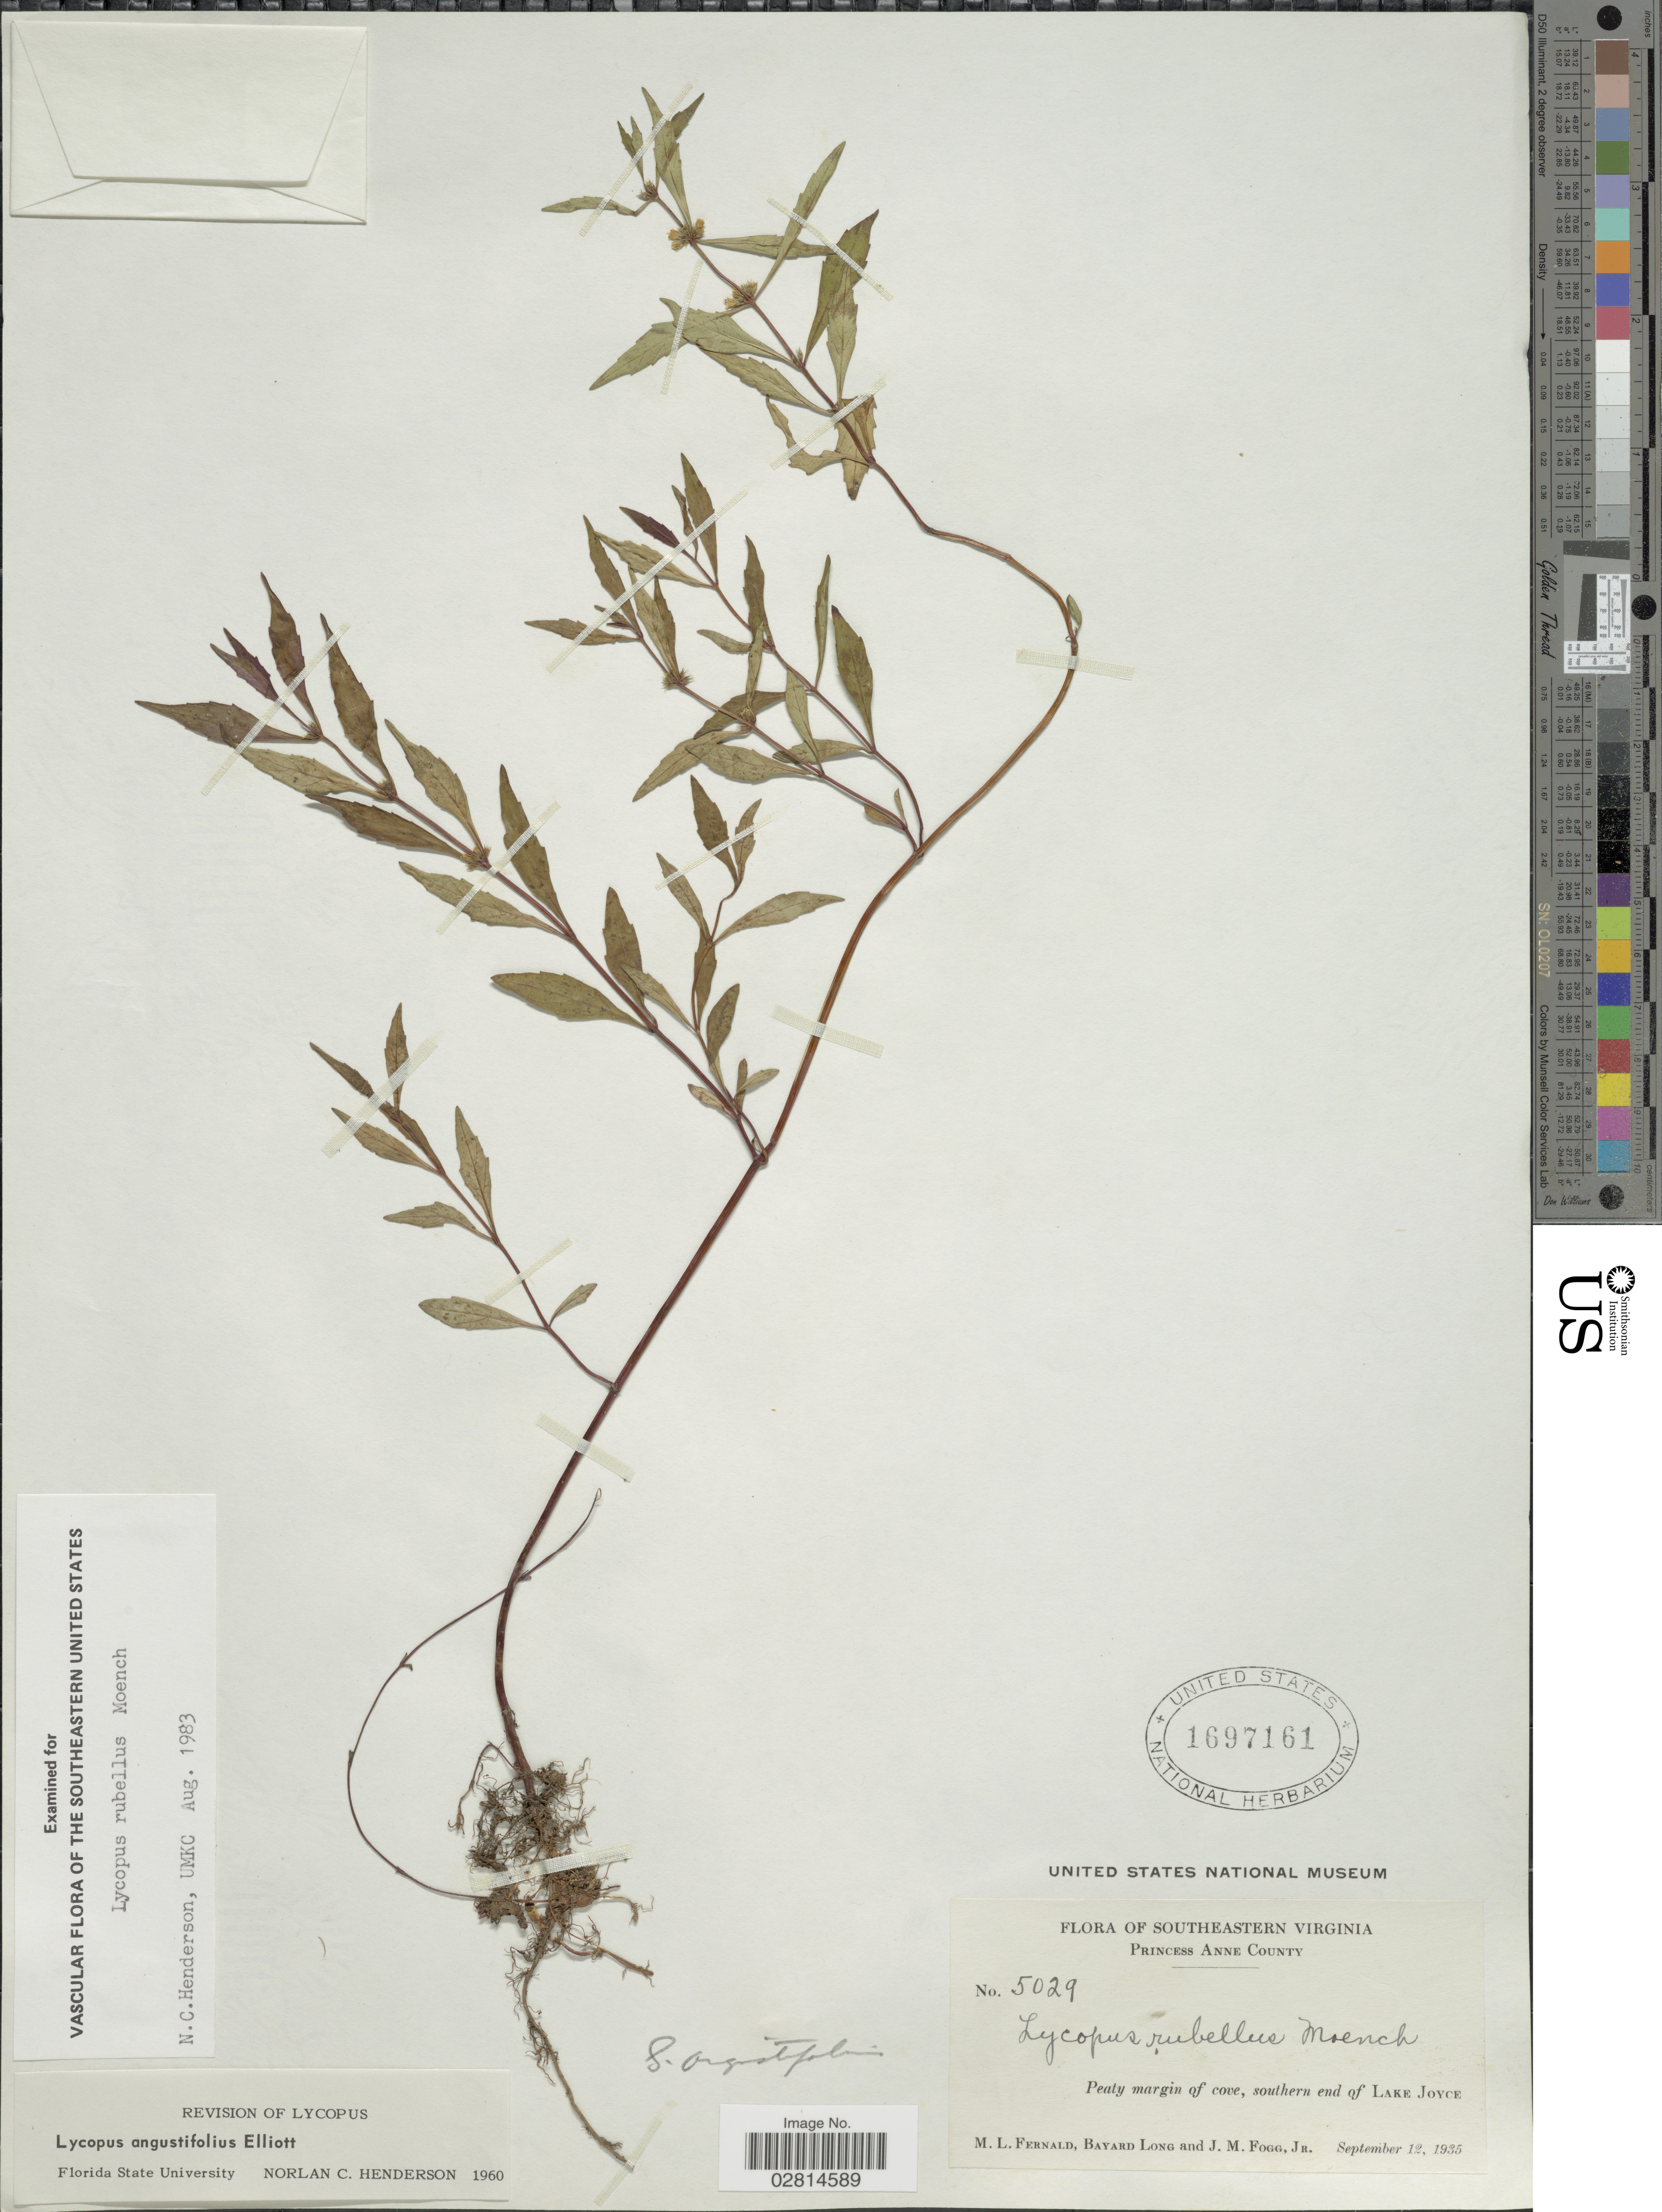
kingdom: Plantae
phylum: Tracheophyta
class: Magnoliopsida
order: Lamiales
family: Lamiaceae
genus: Lycopus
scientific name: Lycopus angustifolius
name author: Elliott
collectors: M. L. Fernald, B. Long & J. Fogg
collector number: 5029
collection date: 1935-09-12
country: United States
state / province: Virginia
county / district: City of Virginia Beach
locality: Southeastern Virginia. Princess Anne County. Peaty margin of cove, southern end of Lake Joyce.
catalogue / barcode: US 1697161